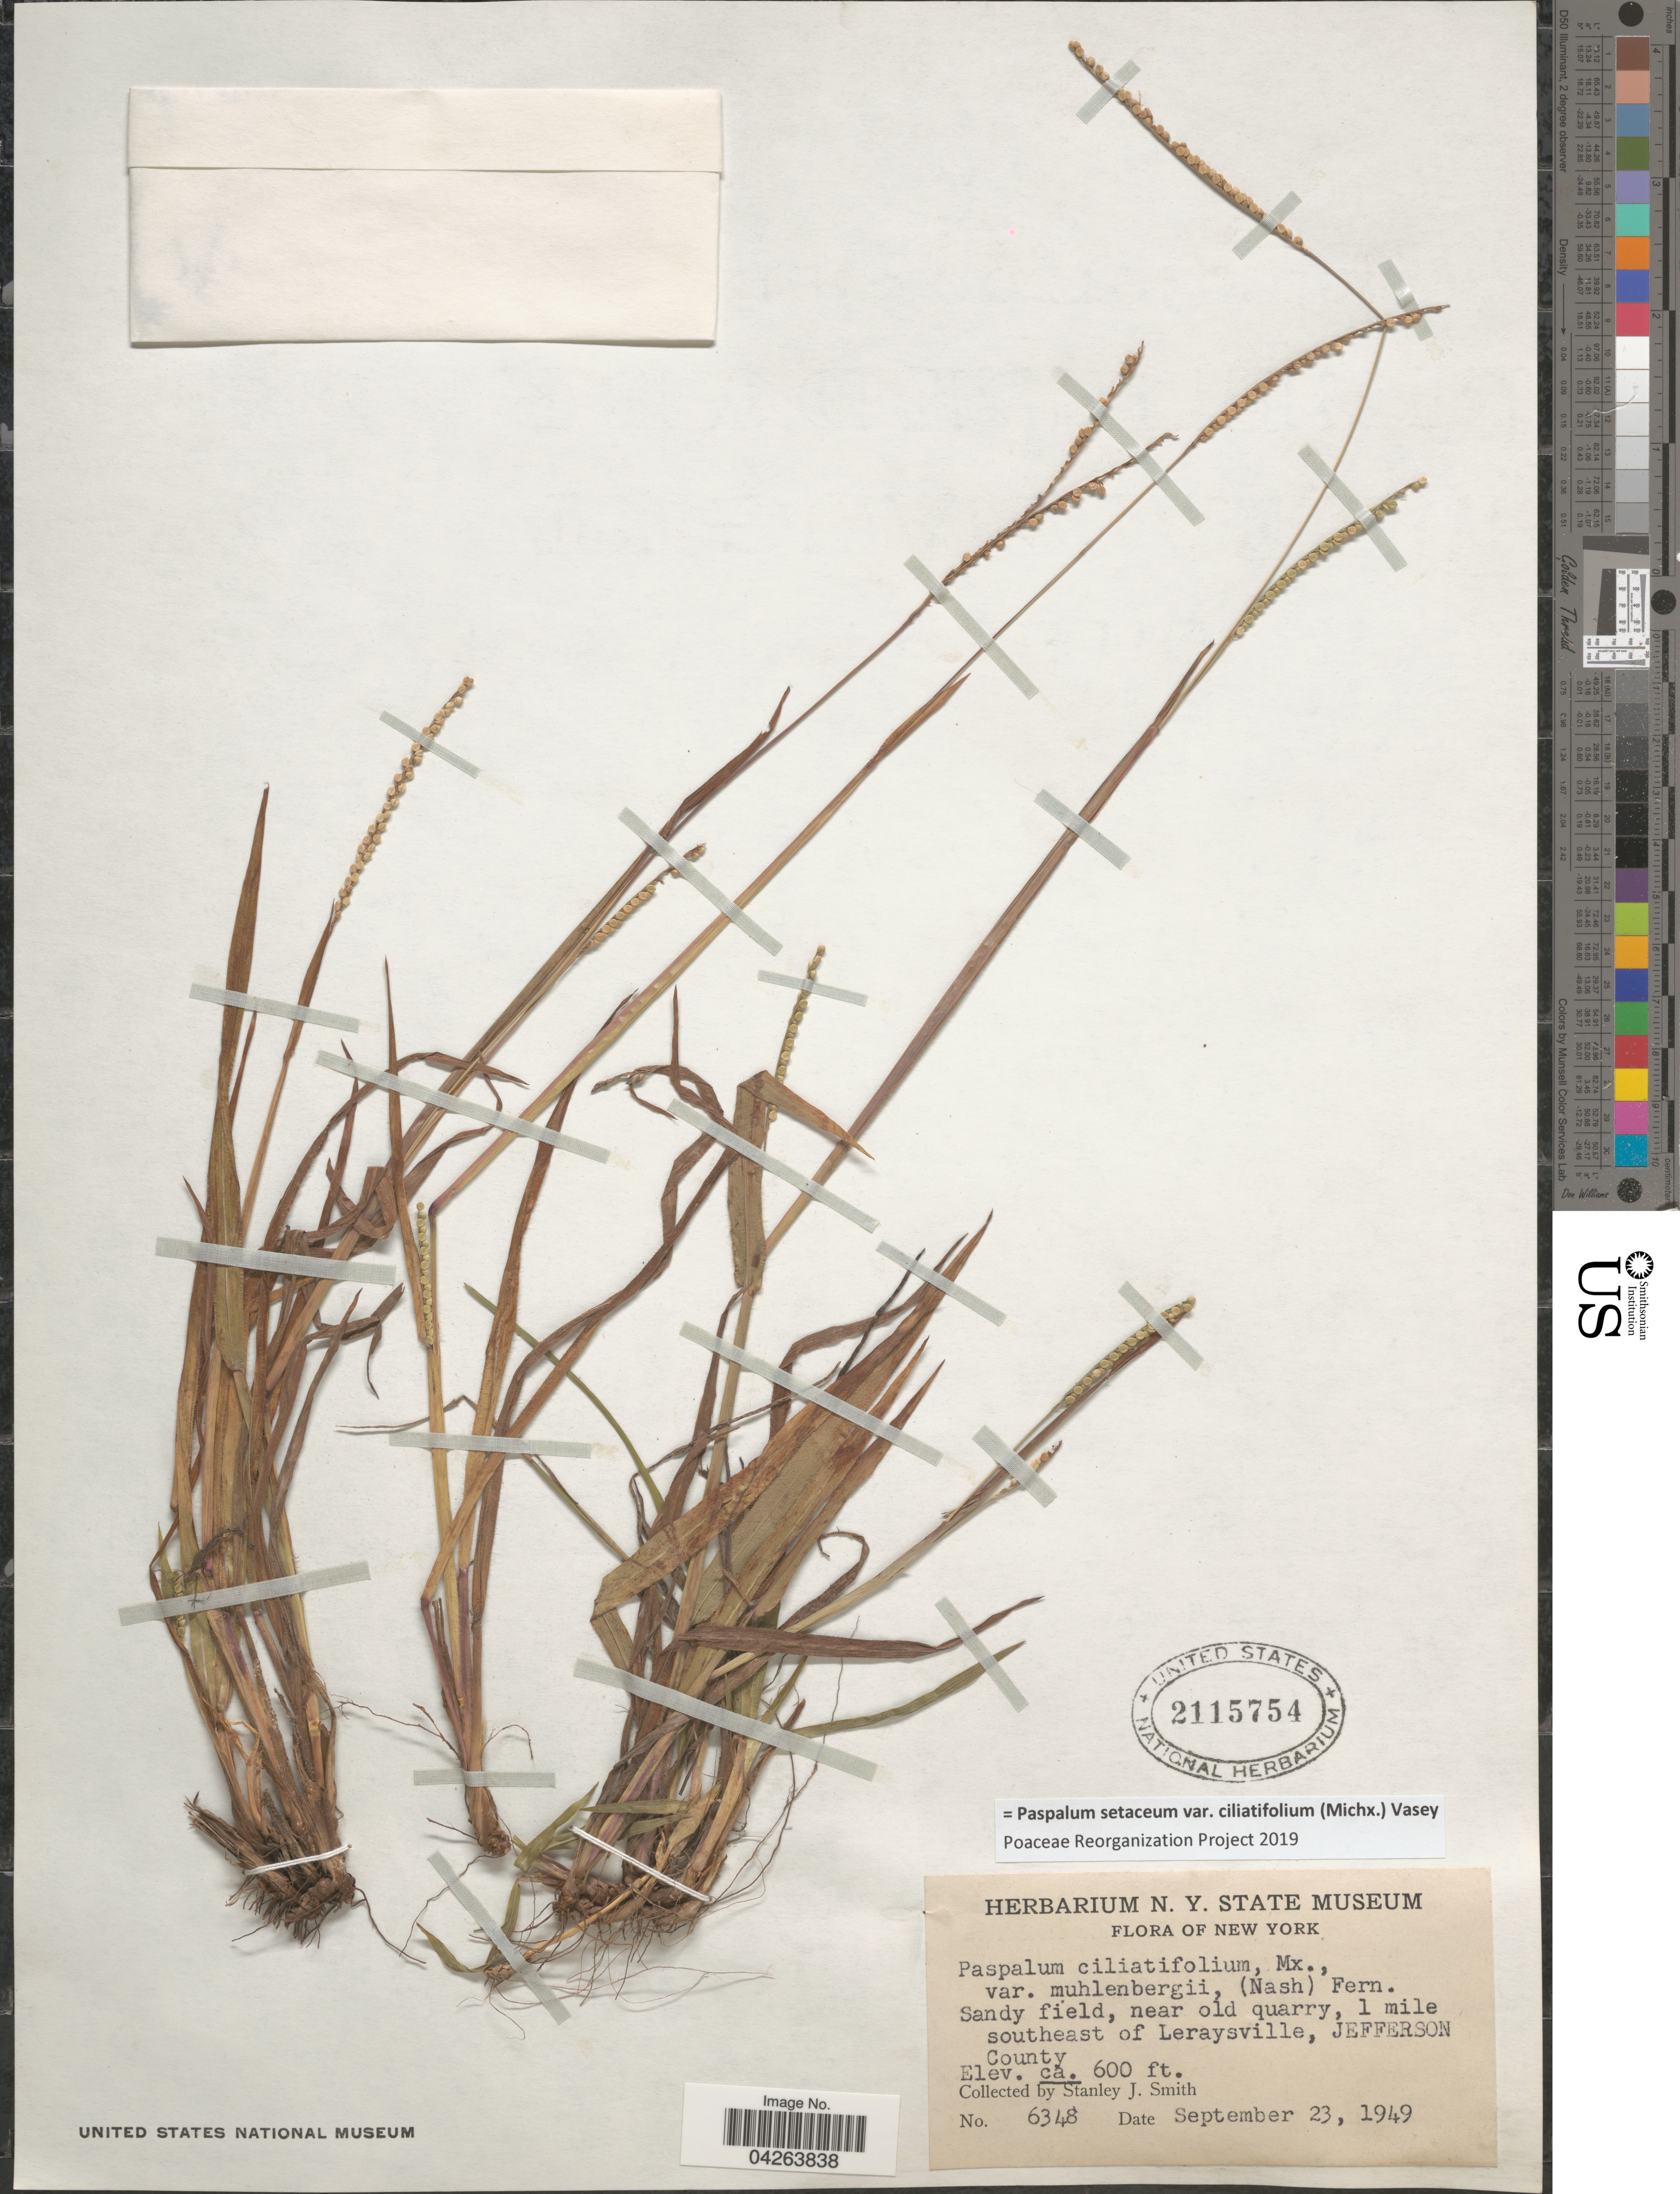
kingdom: Plantae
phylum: Tracheophyta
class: Liliopsida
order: Poales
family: Poaceae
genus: Paspalum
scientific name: Paspalum setaceum var. ciliatifolium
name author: (Michx.) Vasey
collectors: S. Smith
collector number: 6348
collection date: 1949-09-23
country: United States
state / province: New York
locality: Sandy field, near old quarry, 1 mile southeast of Leraysville, Jefferson County.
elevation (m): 183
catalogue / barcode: US 2115754